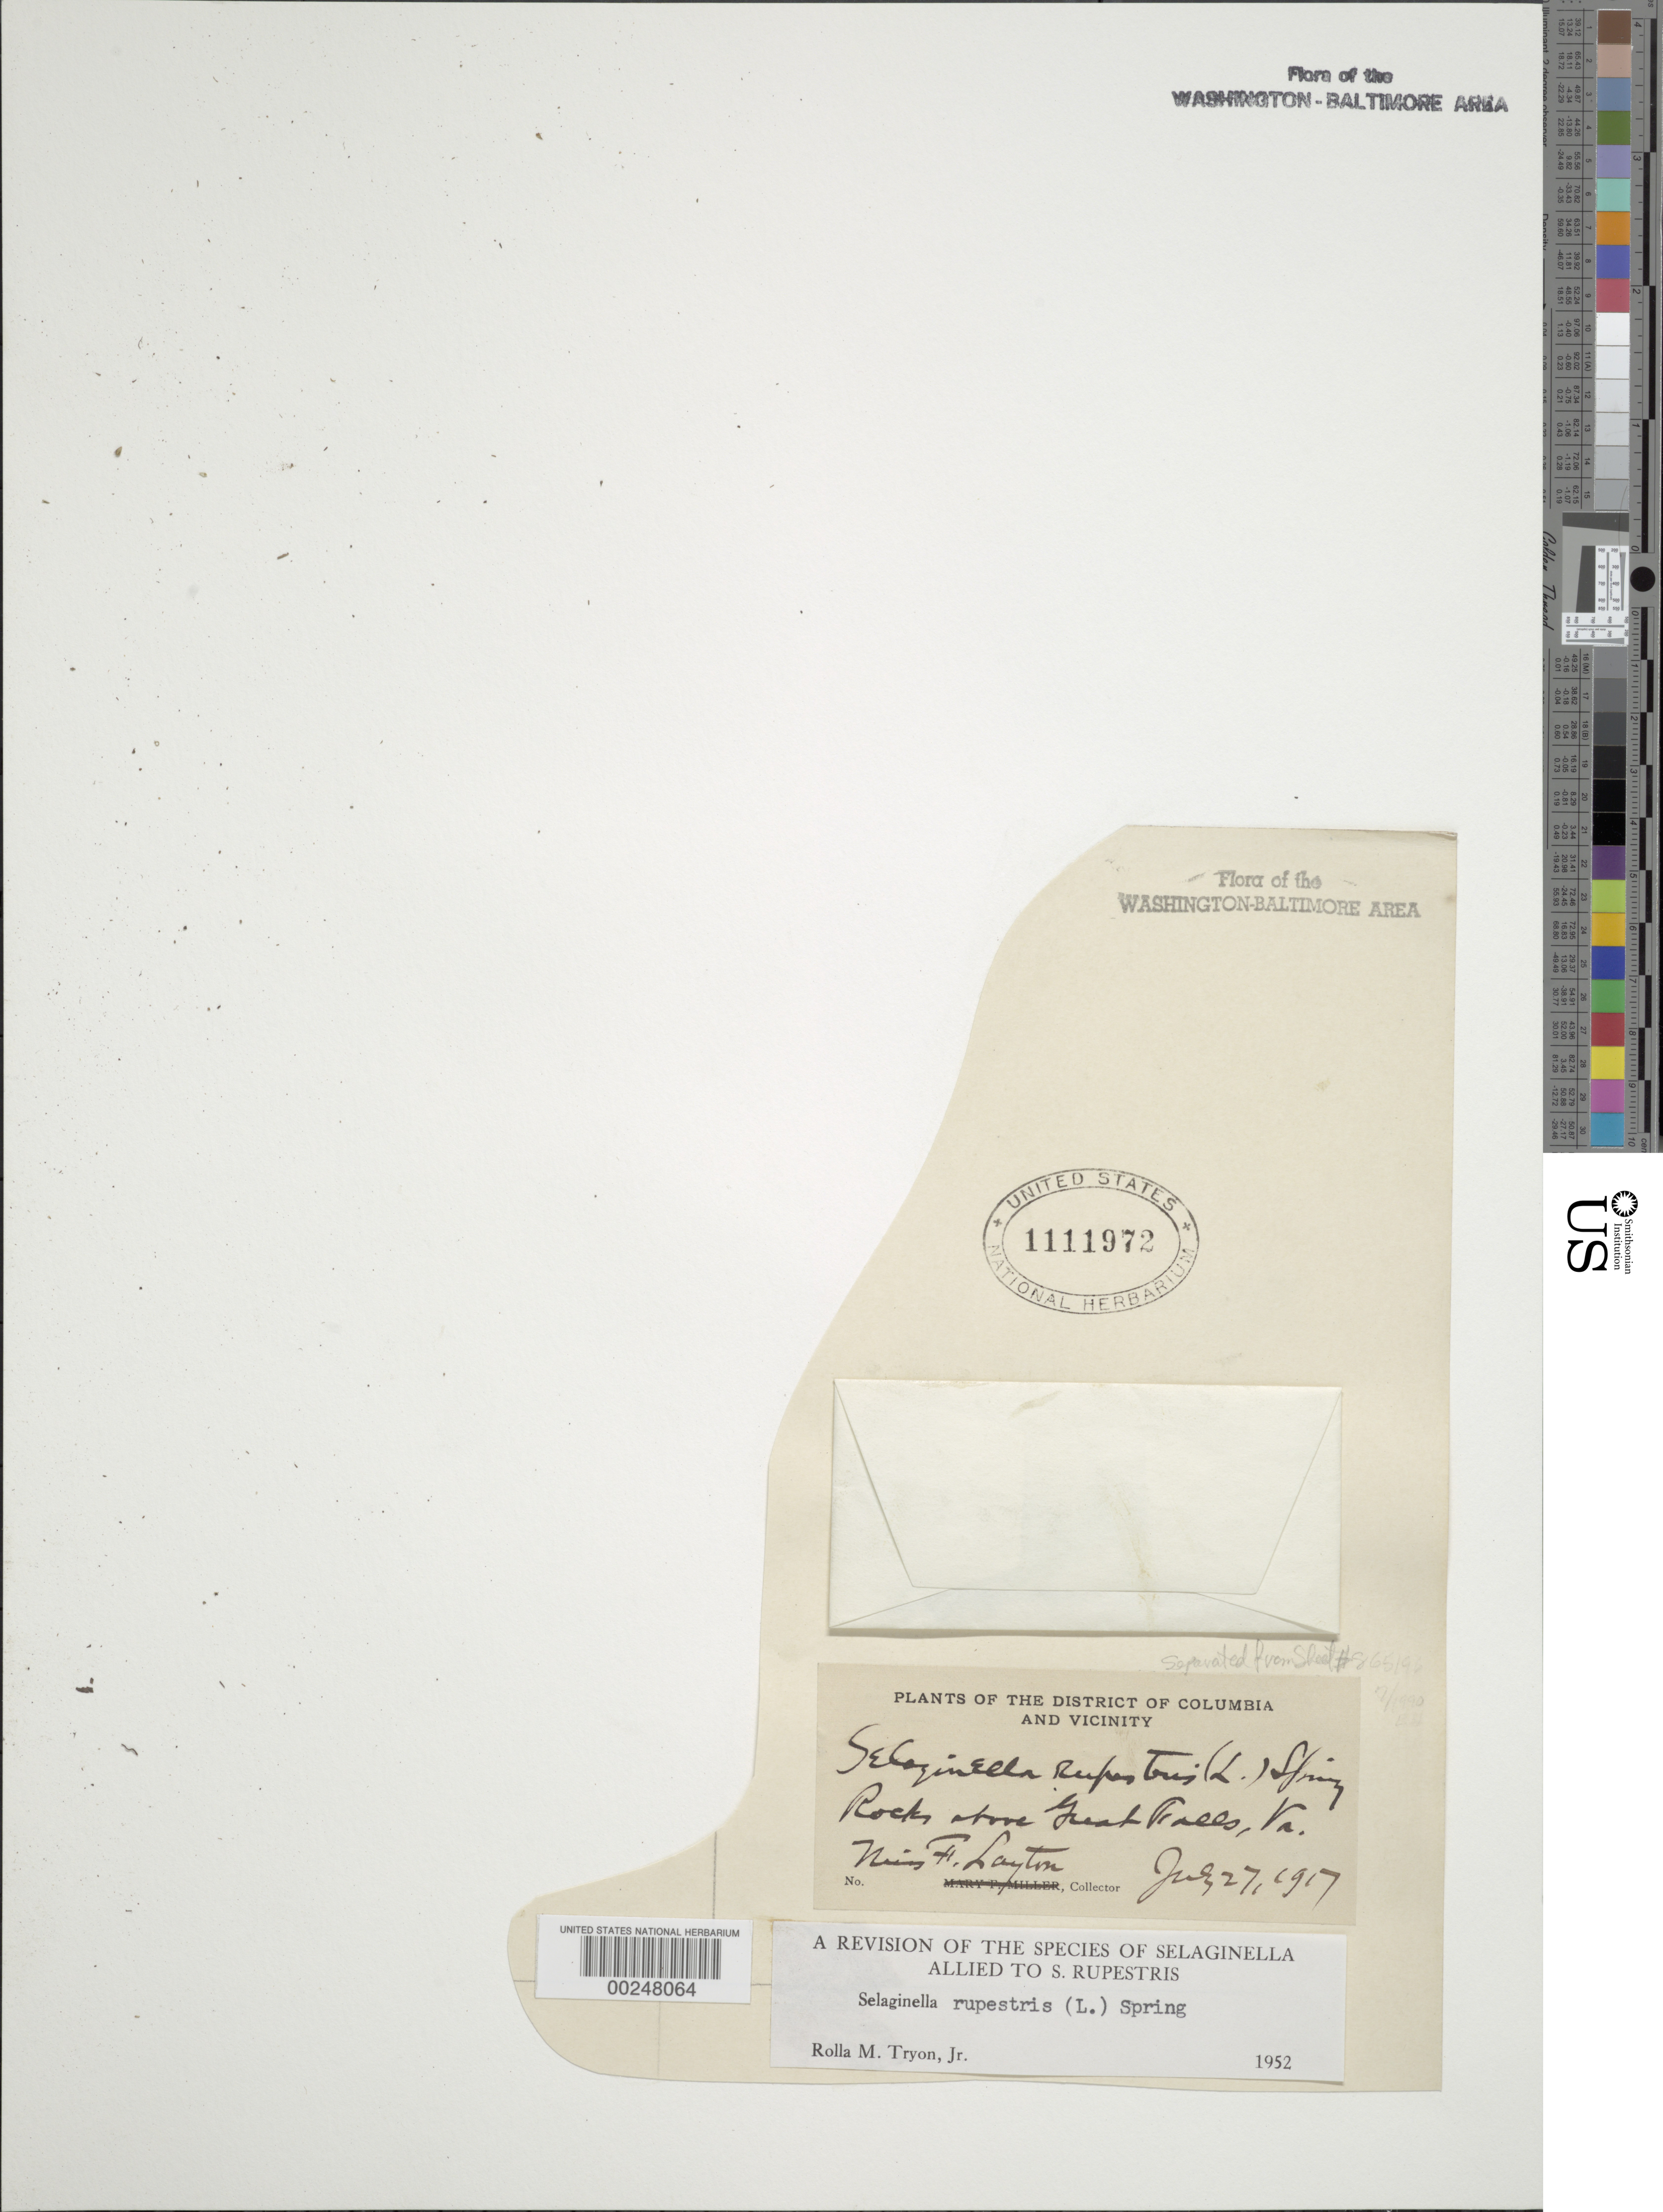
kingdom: Plantae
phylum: Tracheophyta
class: Lycopodiopsida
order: Selaginellales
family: Selaginellaceae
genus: Selaginella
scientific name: Selaginella rupestris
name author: (L.) Spring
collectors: F. Layton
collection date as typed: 27 Jul 1917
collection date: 1917-07-27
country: United States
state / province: Virginia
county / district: Fairfax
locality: Great Falls C. and O. Canal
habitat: Rocks above falls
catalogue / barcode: US 1111972